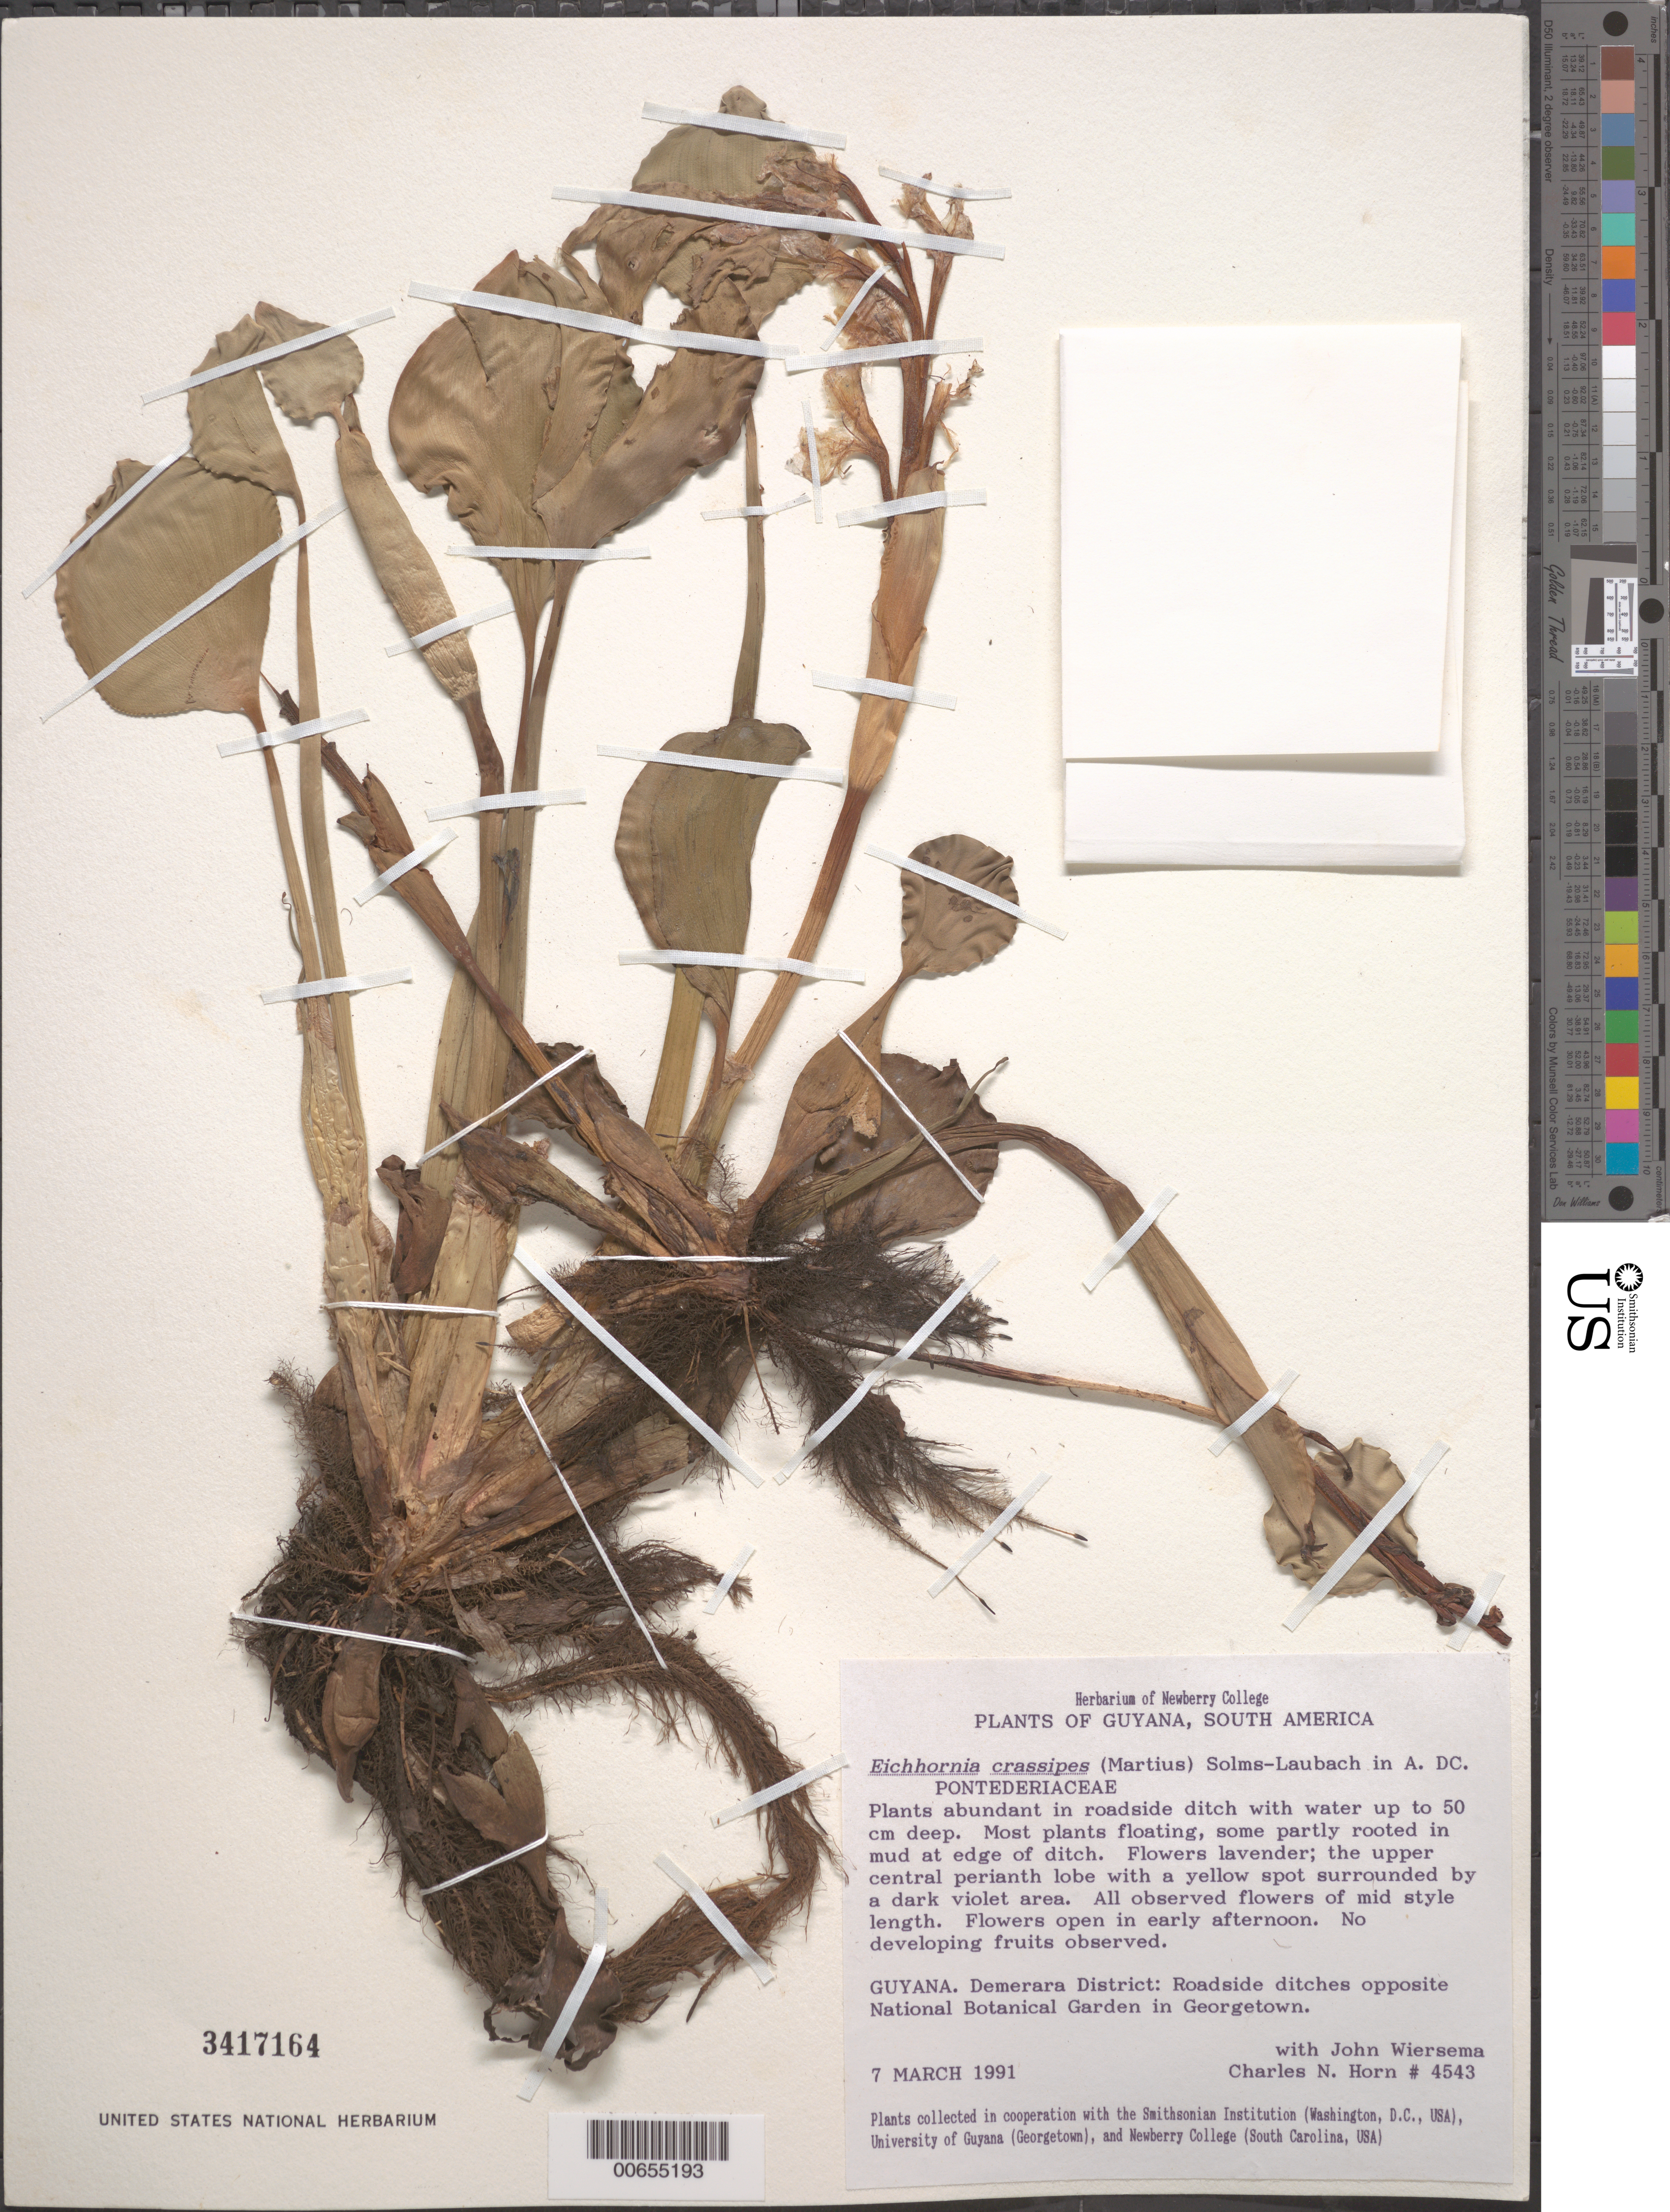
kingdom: Plantae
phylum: Tracheophyta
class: Liliopsida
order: Commelinales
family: Pontederiaceae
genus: Eichhornia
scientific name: Eichhornia crassipes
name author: (Mart.) Solms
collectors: C. N. Horn, J. H. Wiersema, T. McDowell & M. Gopaul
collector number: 4543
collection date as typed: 7-Mar-91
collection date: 1991-03-07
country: Guyana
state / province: Demerara-Mahaica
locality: National Botanical Garden (opposite), Georgetown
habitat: Roadside ditches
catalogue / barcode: US 3417164